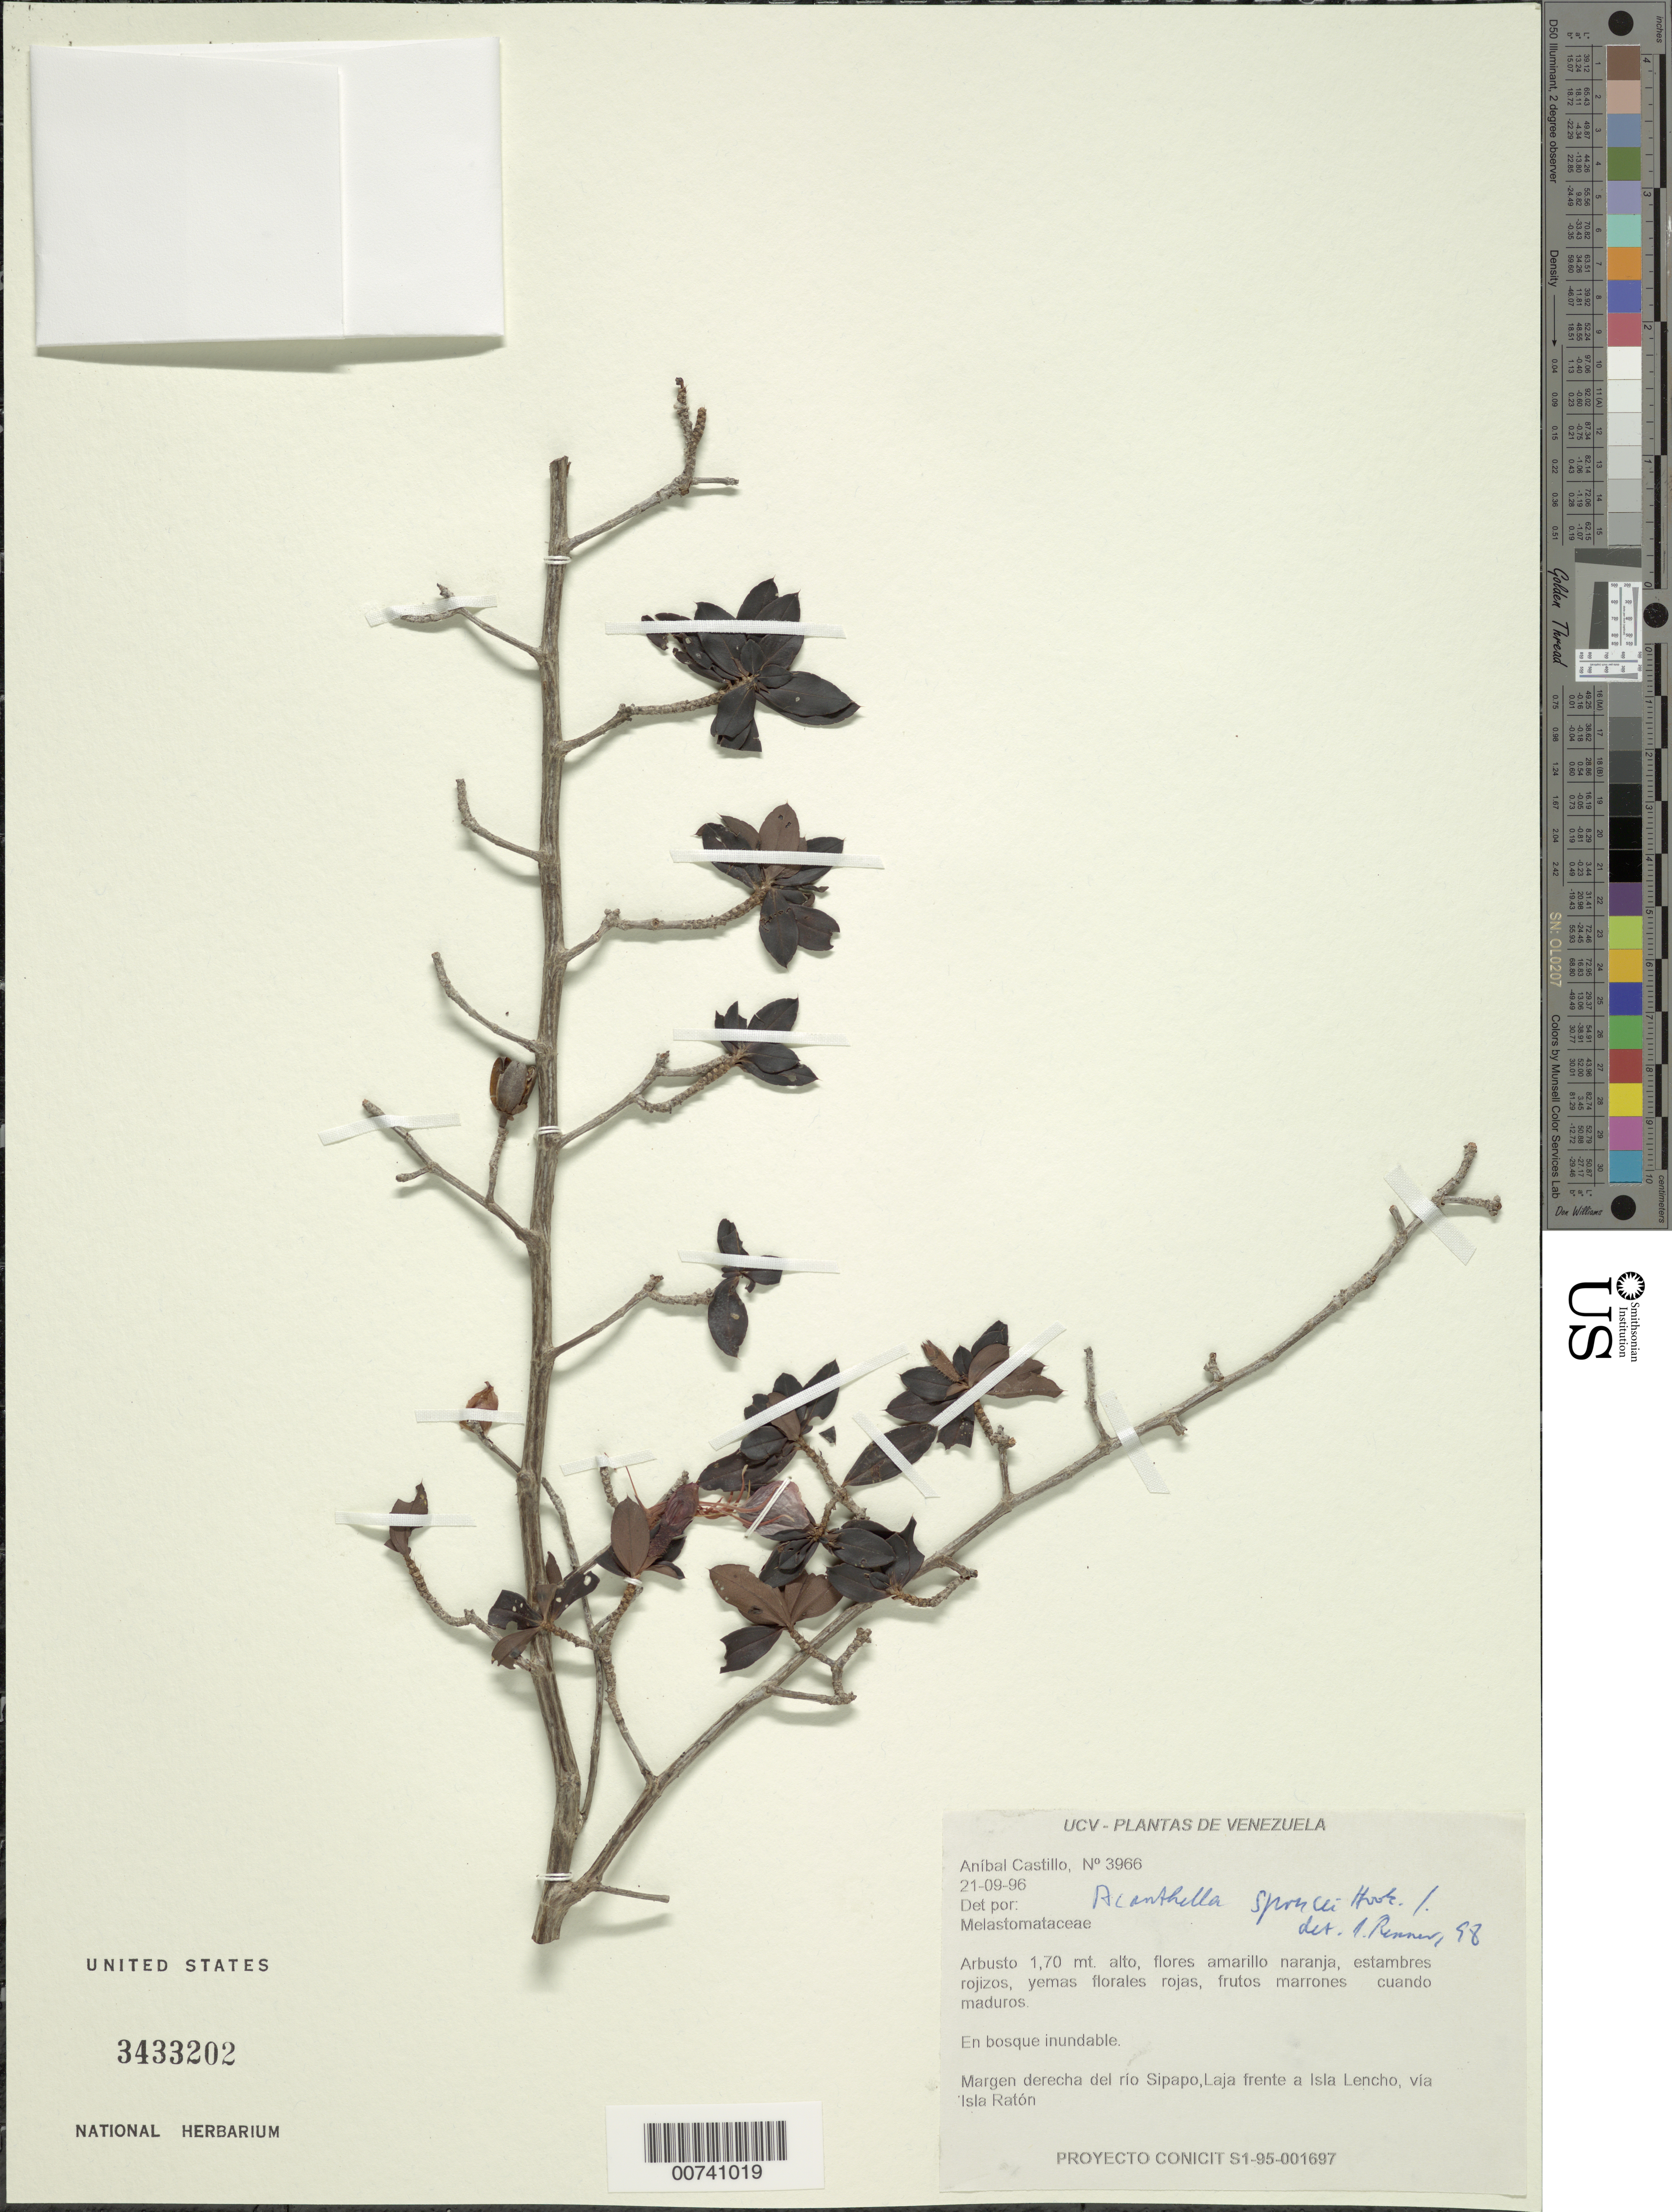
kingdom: Plantae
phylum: Tracheophyta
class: Magnoliopsida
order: Myrtales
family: Melastomataceae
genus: Acanthella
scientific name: Acanthella sprucei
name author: Benth. & Hook. f.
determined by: Renner, S. S.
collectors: A. Castillo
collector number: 3966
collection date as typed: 21-Sep-96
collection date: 1996-09-21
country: Venezuela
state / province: Amazonas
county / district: Atures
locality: Río Sipapo, Isla Lencho via Isla Raton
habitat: Flooded forest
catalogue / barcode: US 3433202